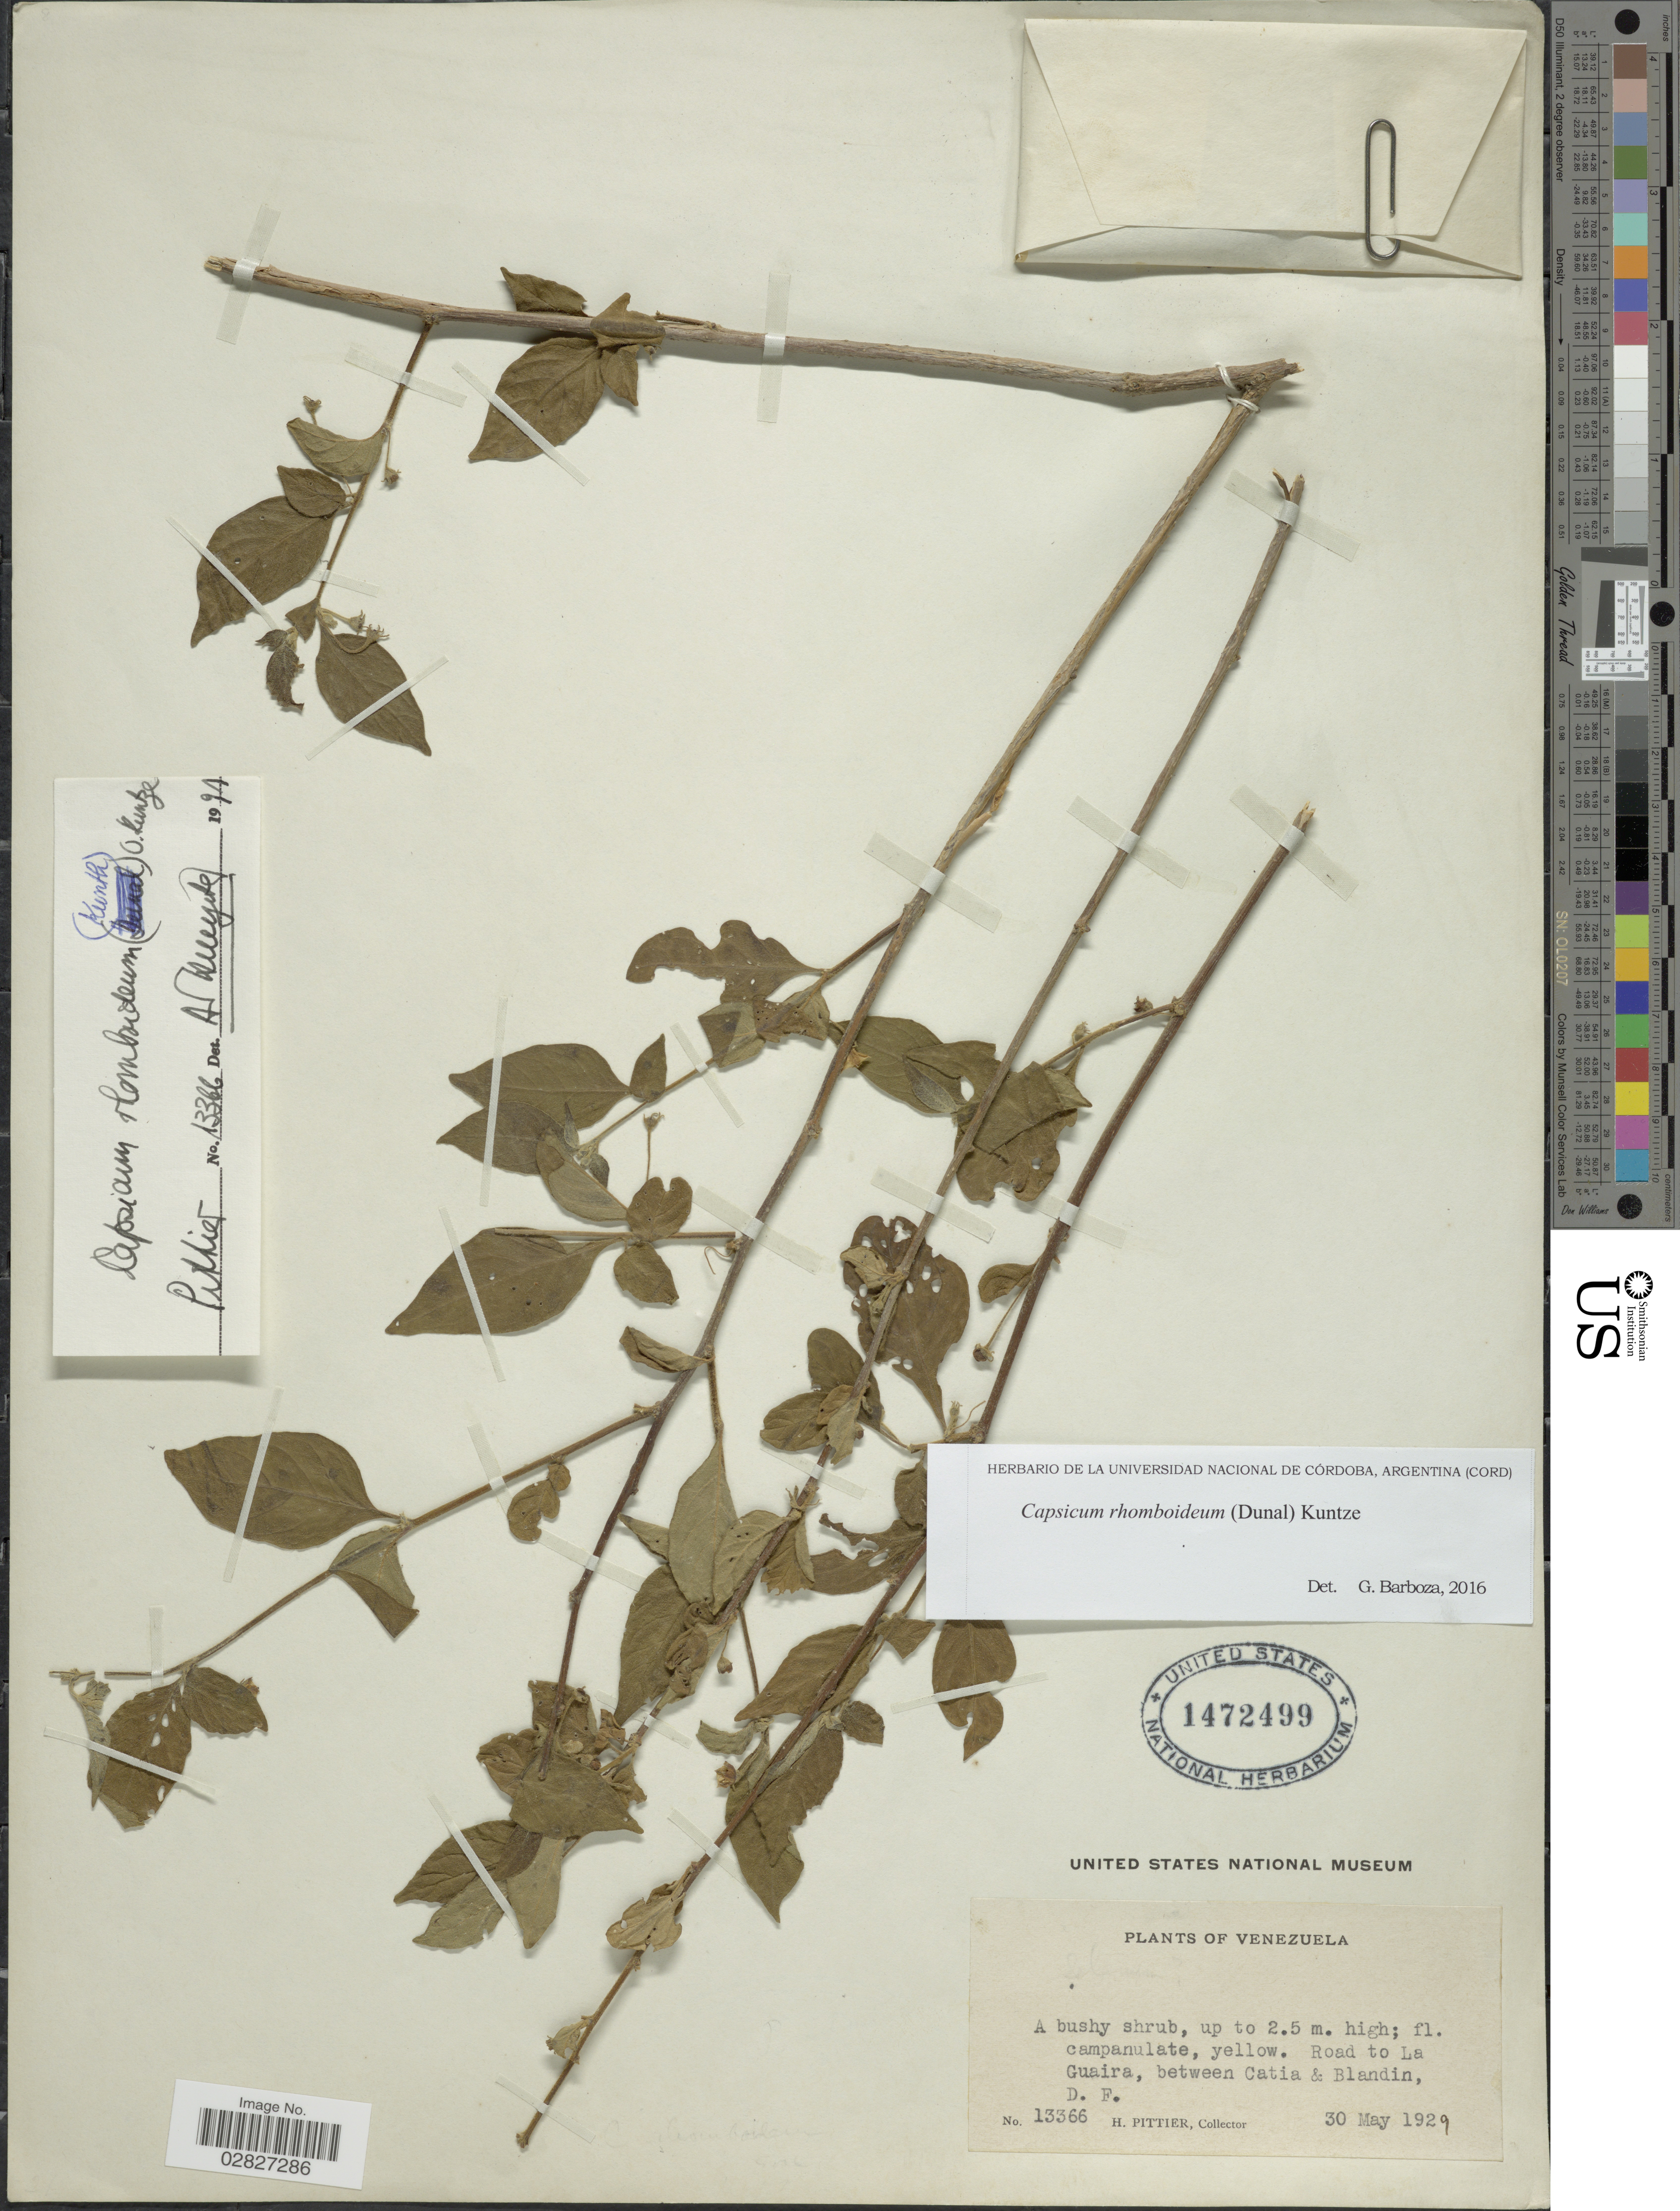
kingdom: Plantae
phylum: Tracheophyta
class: Magnoliopsida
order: Solanales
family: Solanaceae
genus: Capsicum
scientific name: Capsicum rhomboideum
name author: (Humb. & Bonpl. ex Dunal) Kuntze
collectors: H. F. Pittier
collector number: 13366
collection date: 1929-05-30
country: Venezuela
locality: Road to La Guaira, between Catia & Blandin, D.F.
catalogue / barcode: US 1472499